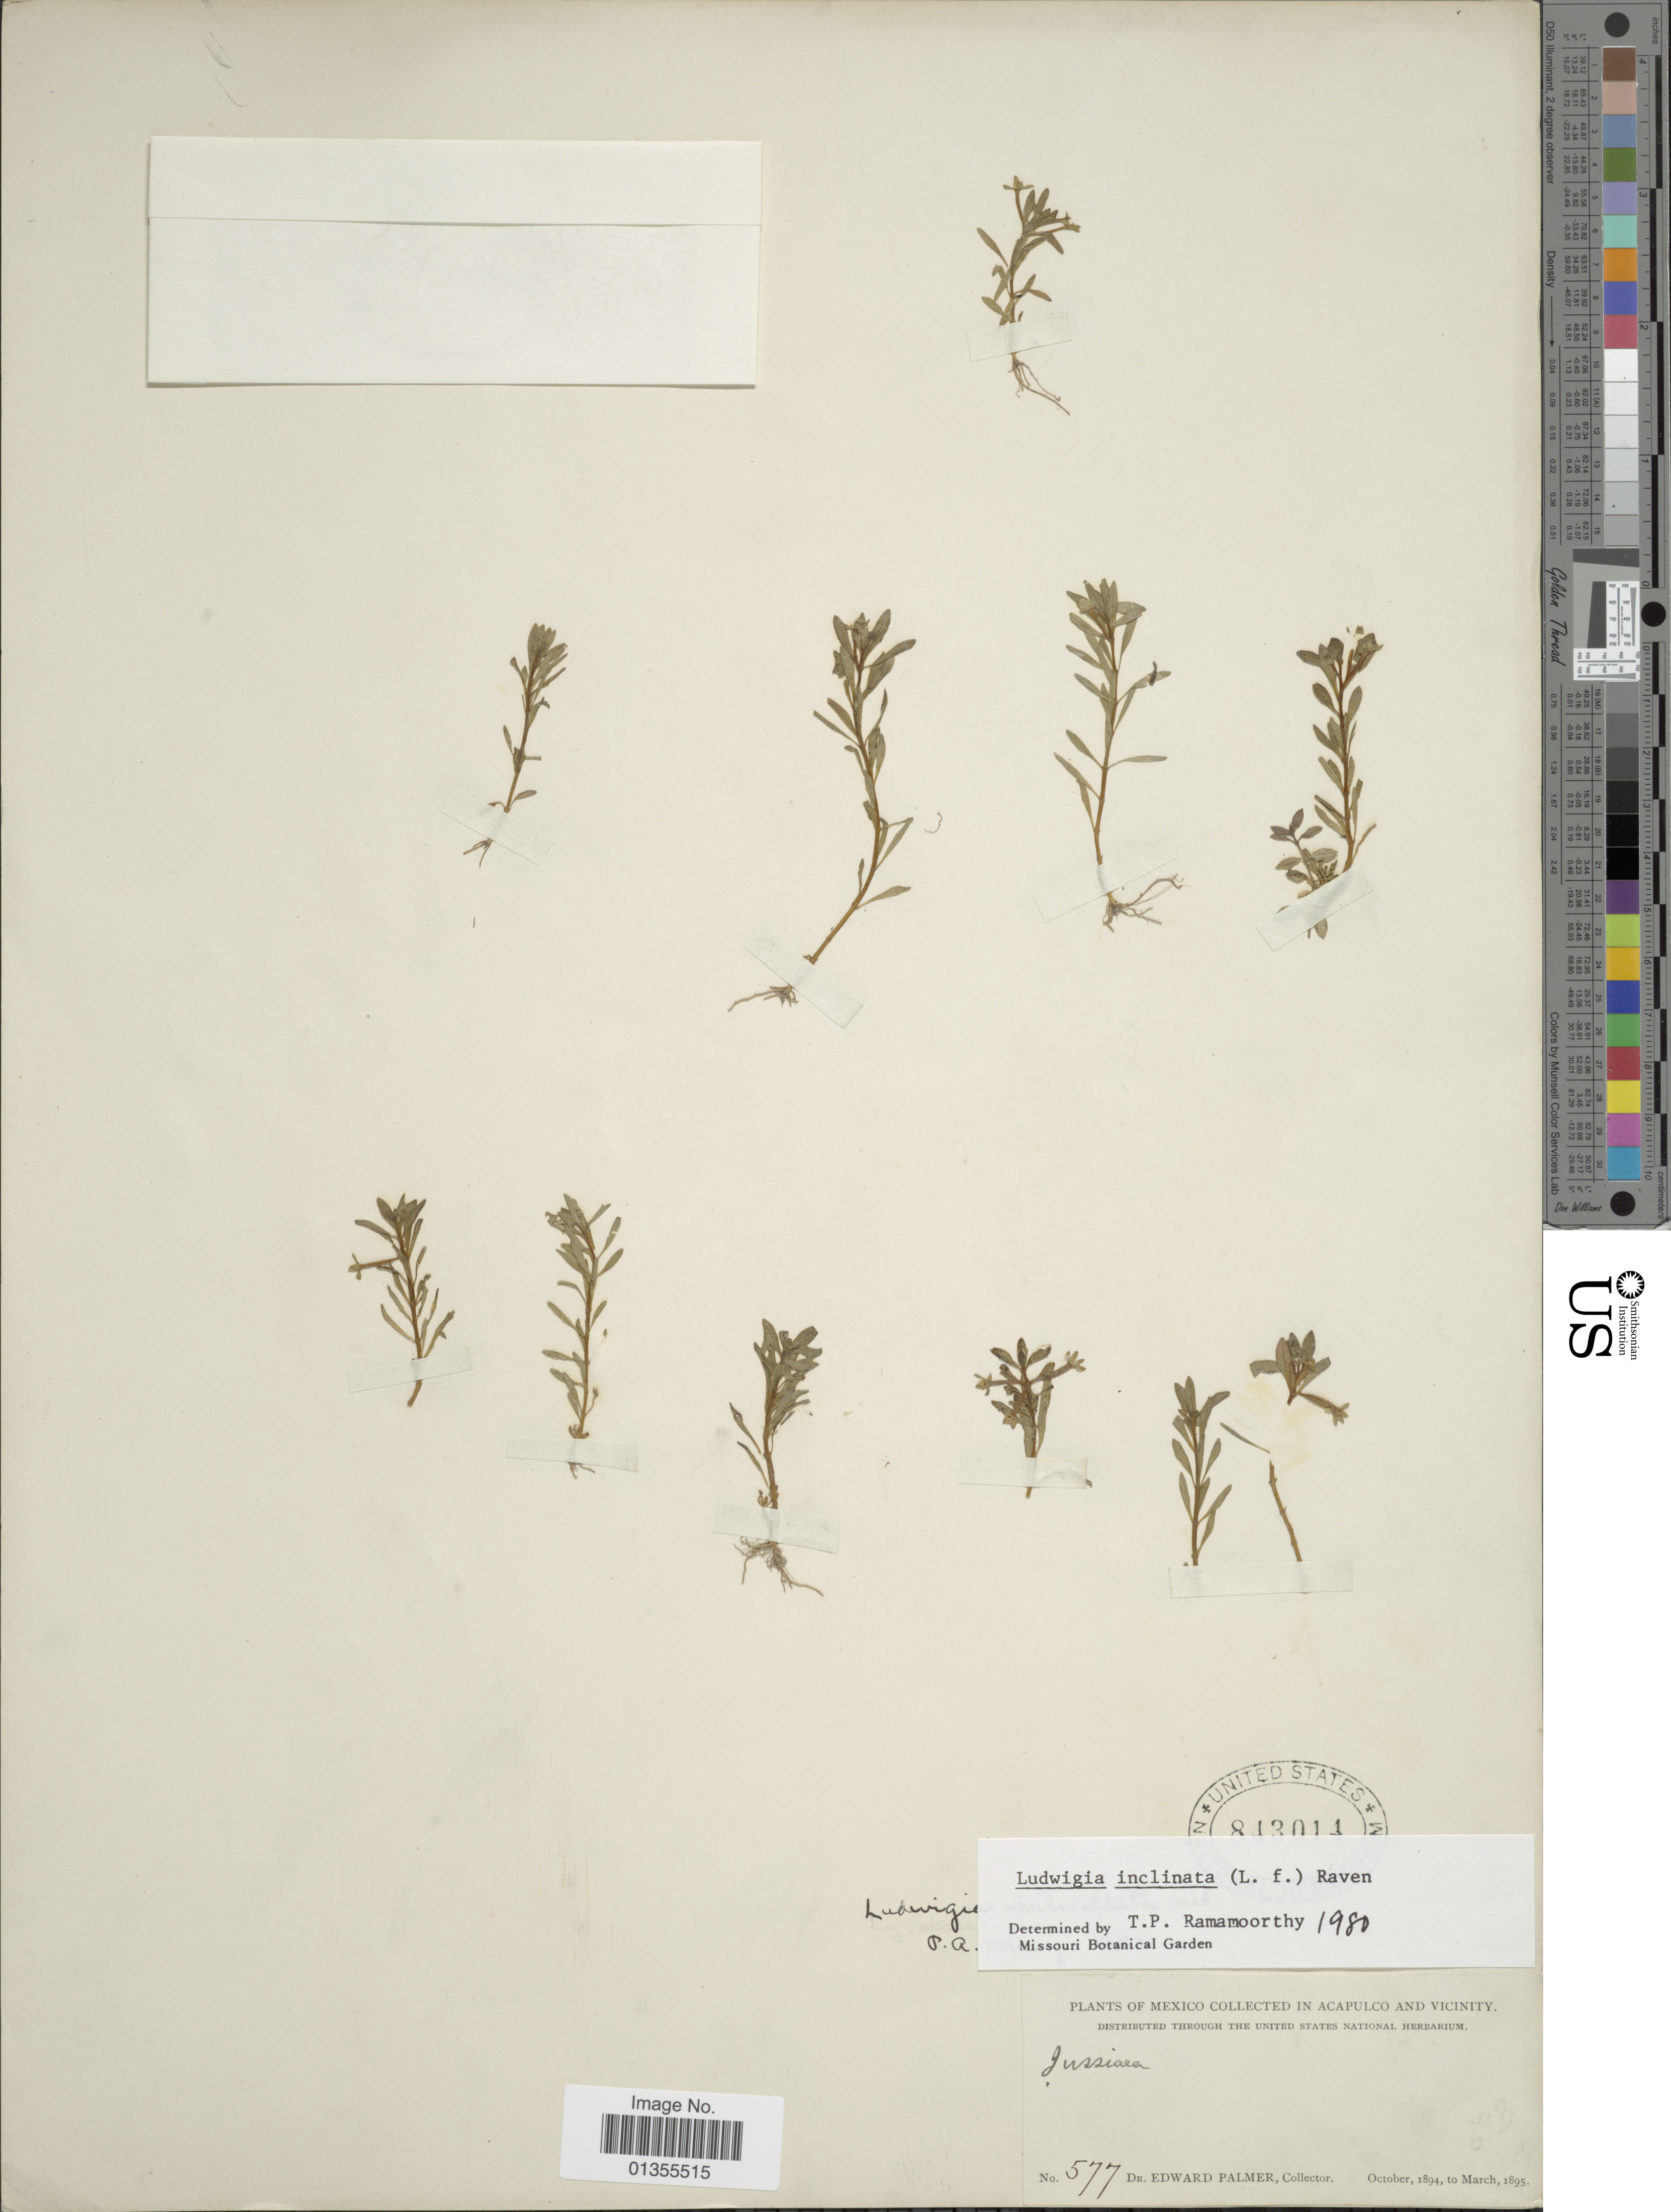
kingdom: Plantae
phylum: Tracheophyta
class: Magnoliopsida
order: Myrtales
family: Onagraceae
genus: Ludwigia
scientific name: Ludwigia inclinata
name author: (L. f.) M. Gómez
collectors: E. Palmer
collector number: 577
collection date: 1894-10/1895-03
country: Mexico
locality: In Acapulco and Vicinity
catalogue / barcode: US 843014